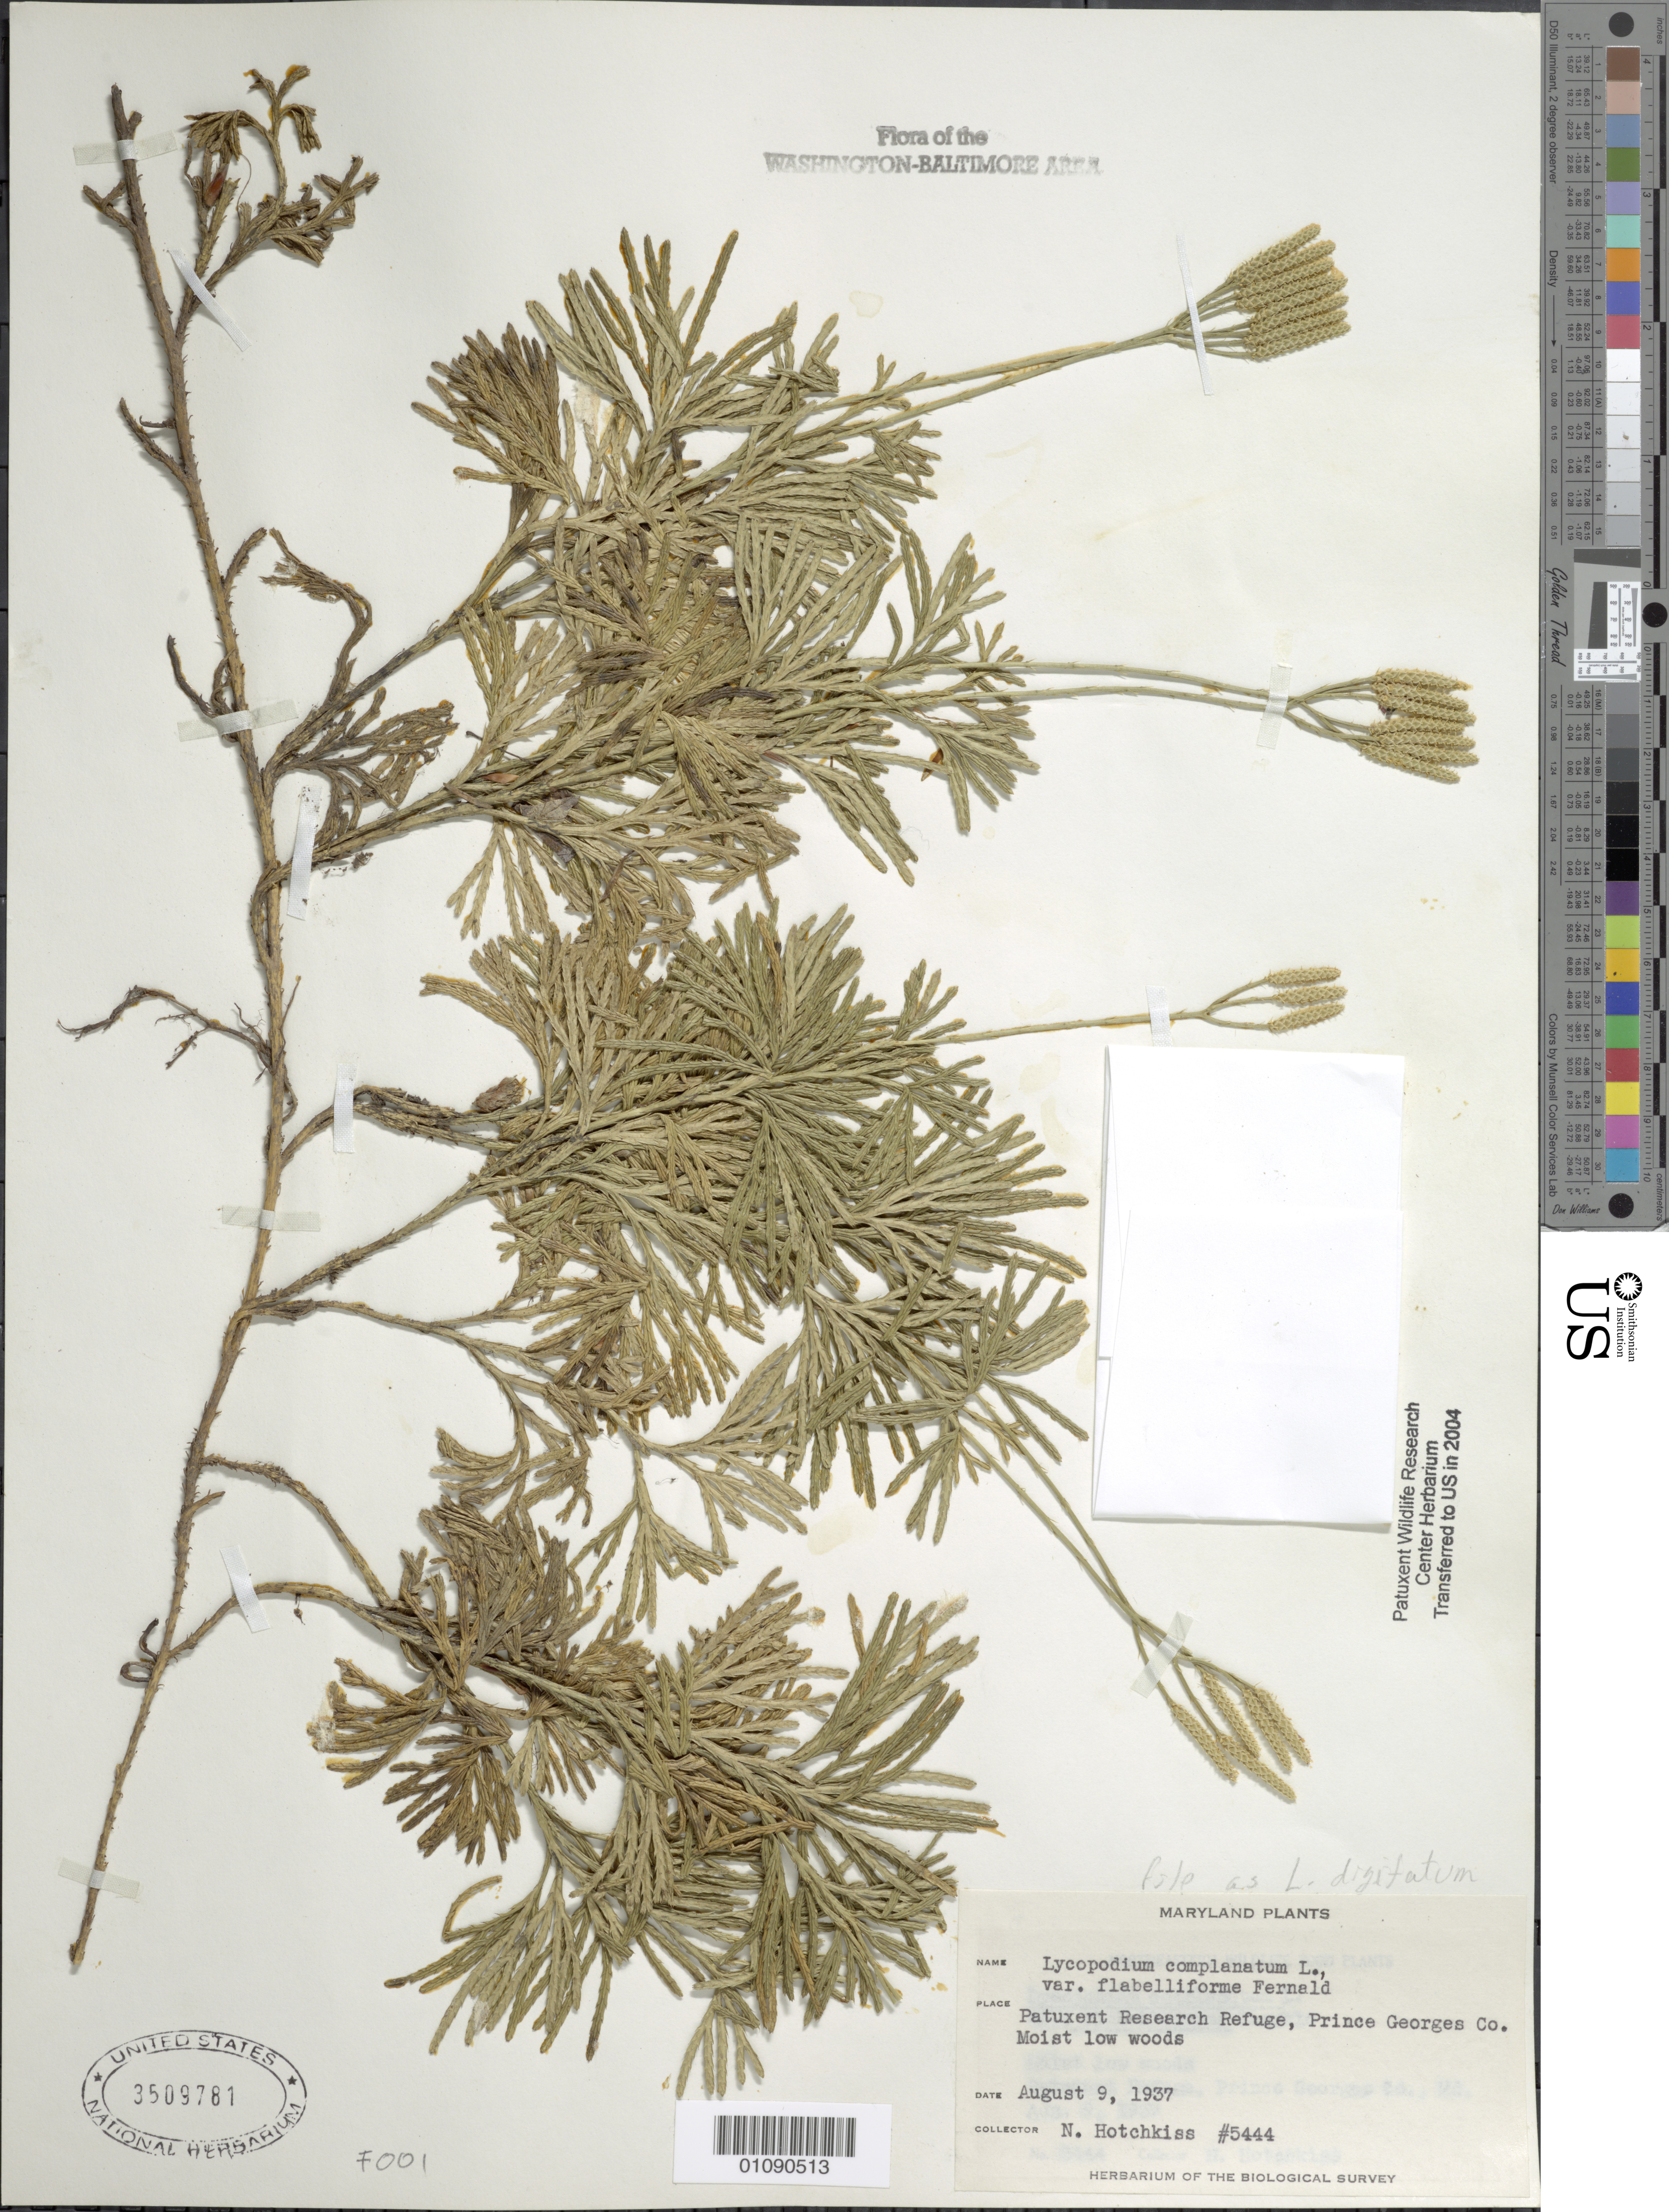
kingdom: Plantae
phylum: Tracheophyta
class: Lycopodiopsida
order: Lycopodiales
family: Lycopodiaceae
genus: Diphasiastrum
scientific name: Diphasiastrum digitatum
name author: (Dill. ex A. Braun) Holub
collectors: N. Hotchkiss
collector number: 5444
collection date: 1937-08-09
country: United States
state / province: Maryland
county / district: Prince George's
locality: Patuxent Wildlife Refuge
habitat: Moist low woods.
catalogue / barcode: US 3509781